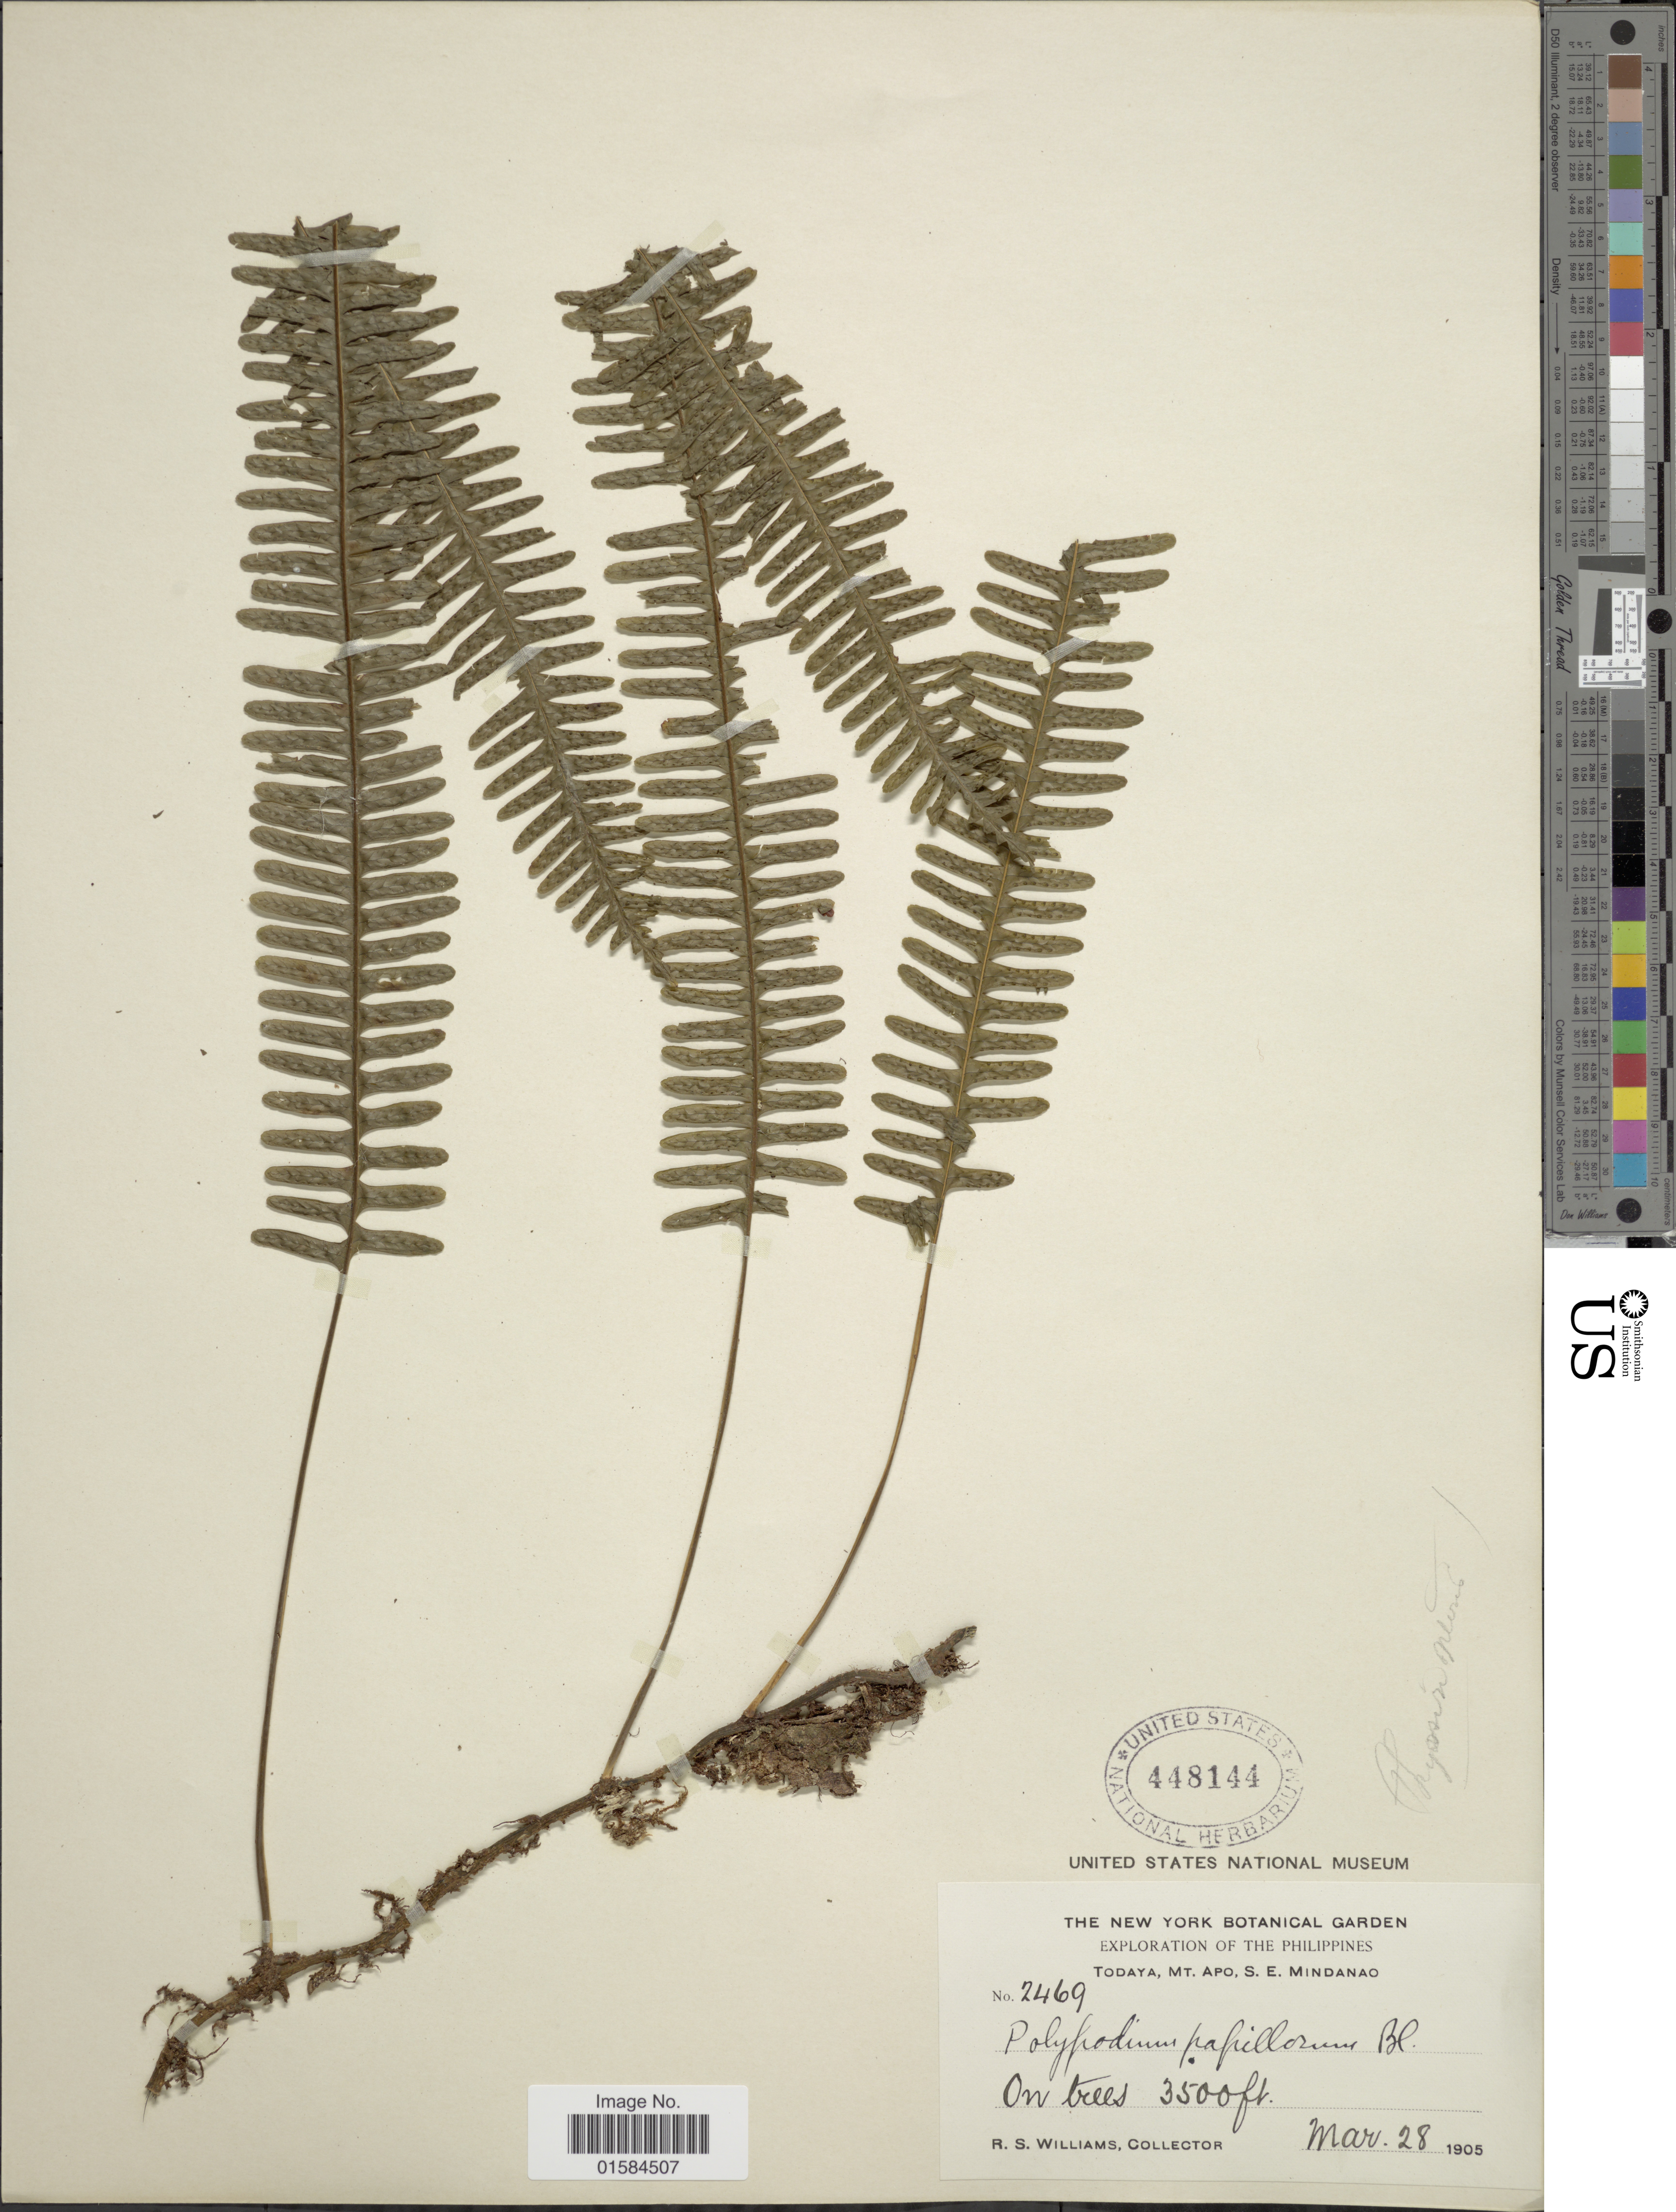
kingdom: Plantae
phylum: Tracheophyta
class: Polypodiopsida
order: Polypodiales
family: Polypodiaceae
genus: Thylacopteris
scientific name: Thylacopteris papillosa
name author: (Blume) Kunze ex J. Sm.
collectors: R. S. Williams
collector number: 2469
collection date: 1905-03-28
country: Philippines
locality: Todaya, Mt. Apo, S. E. Mindanao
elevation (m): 1067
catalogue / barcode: US 448144